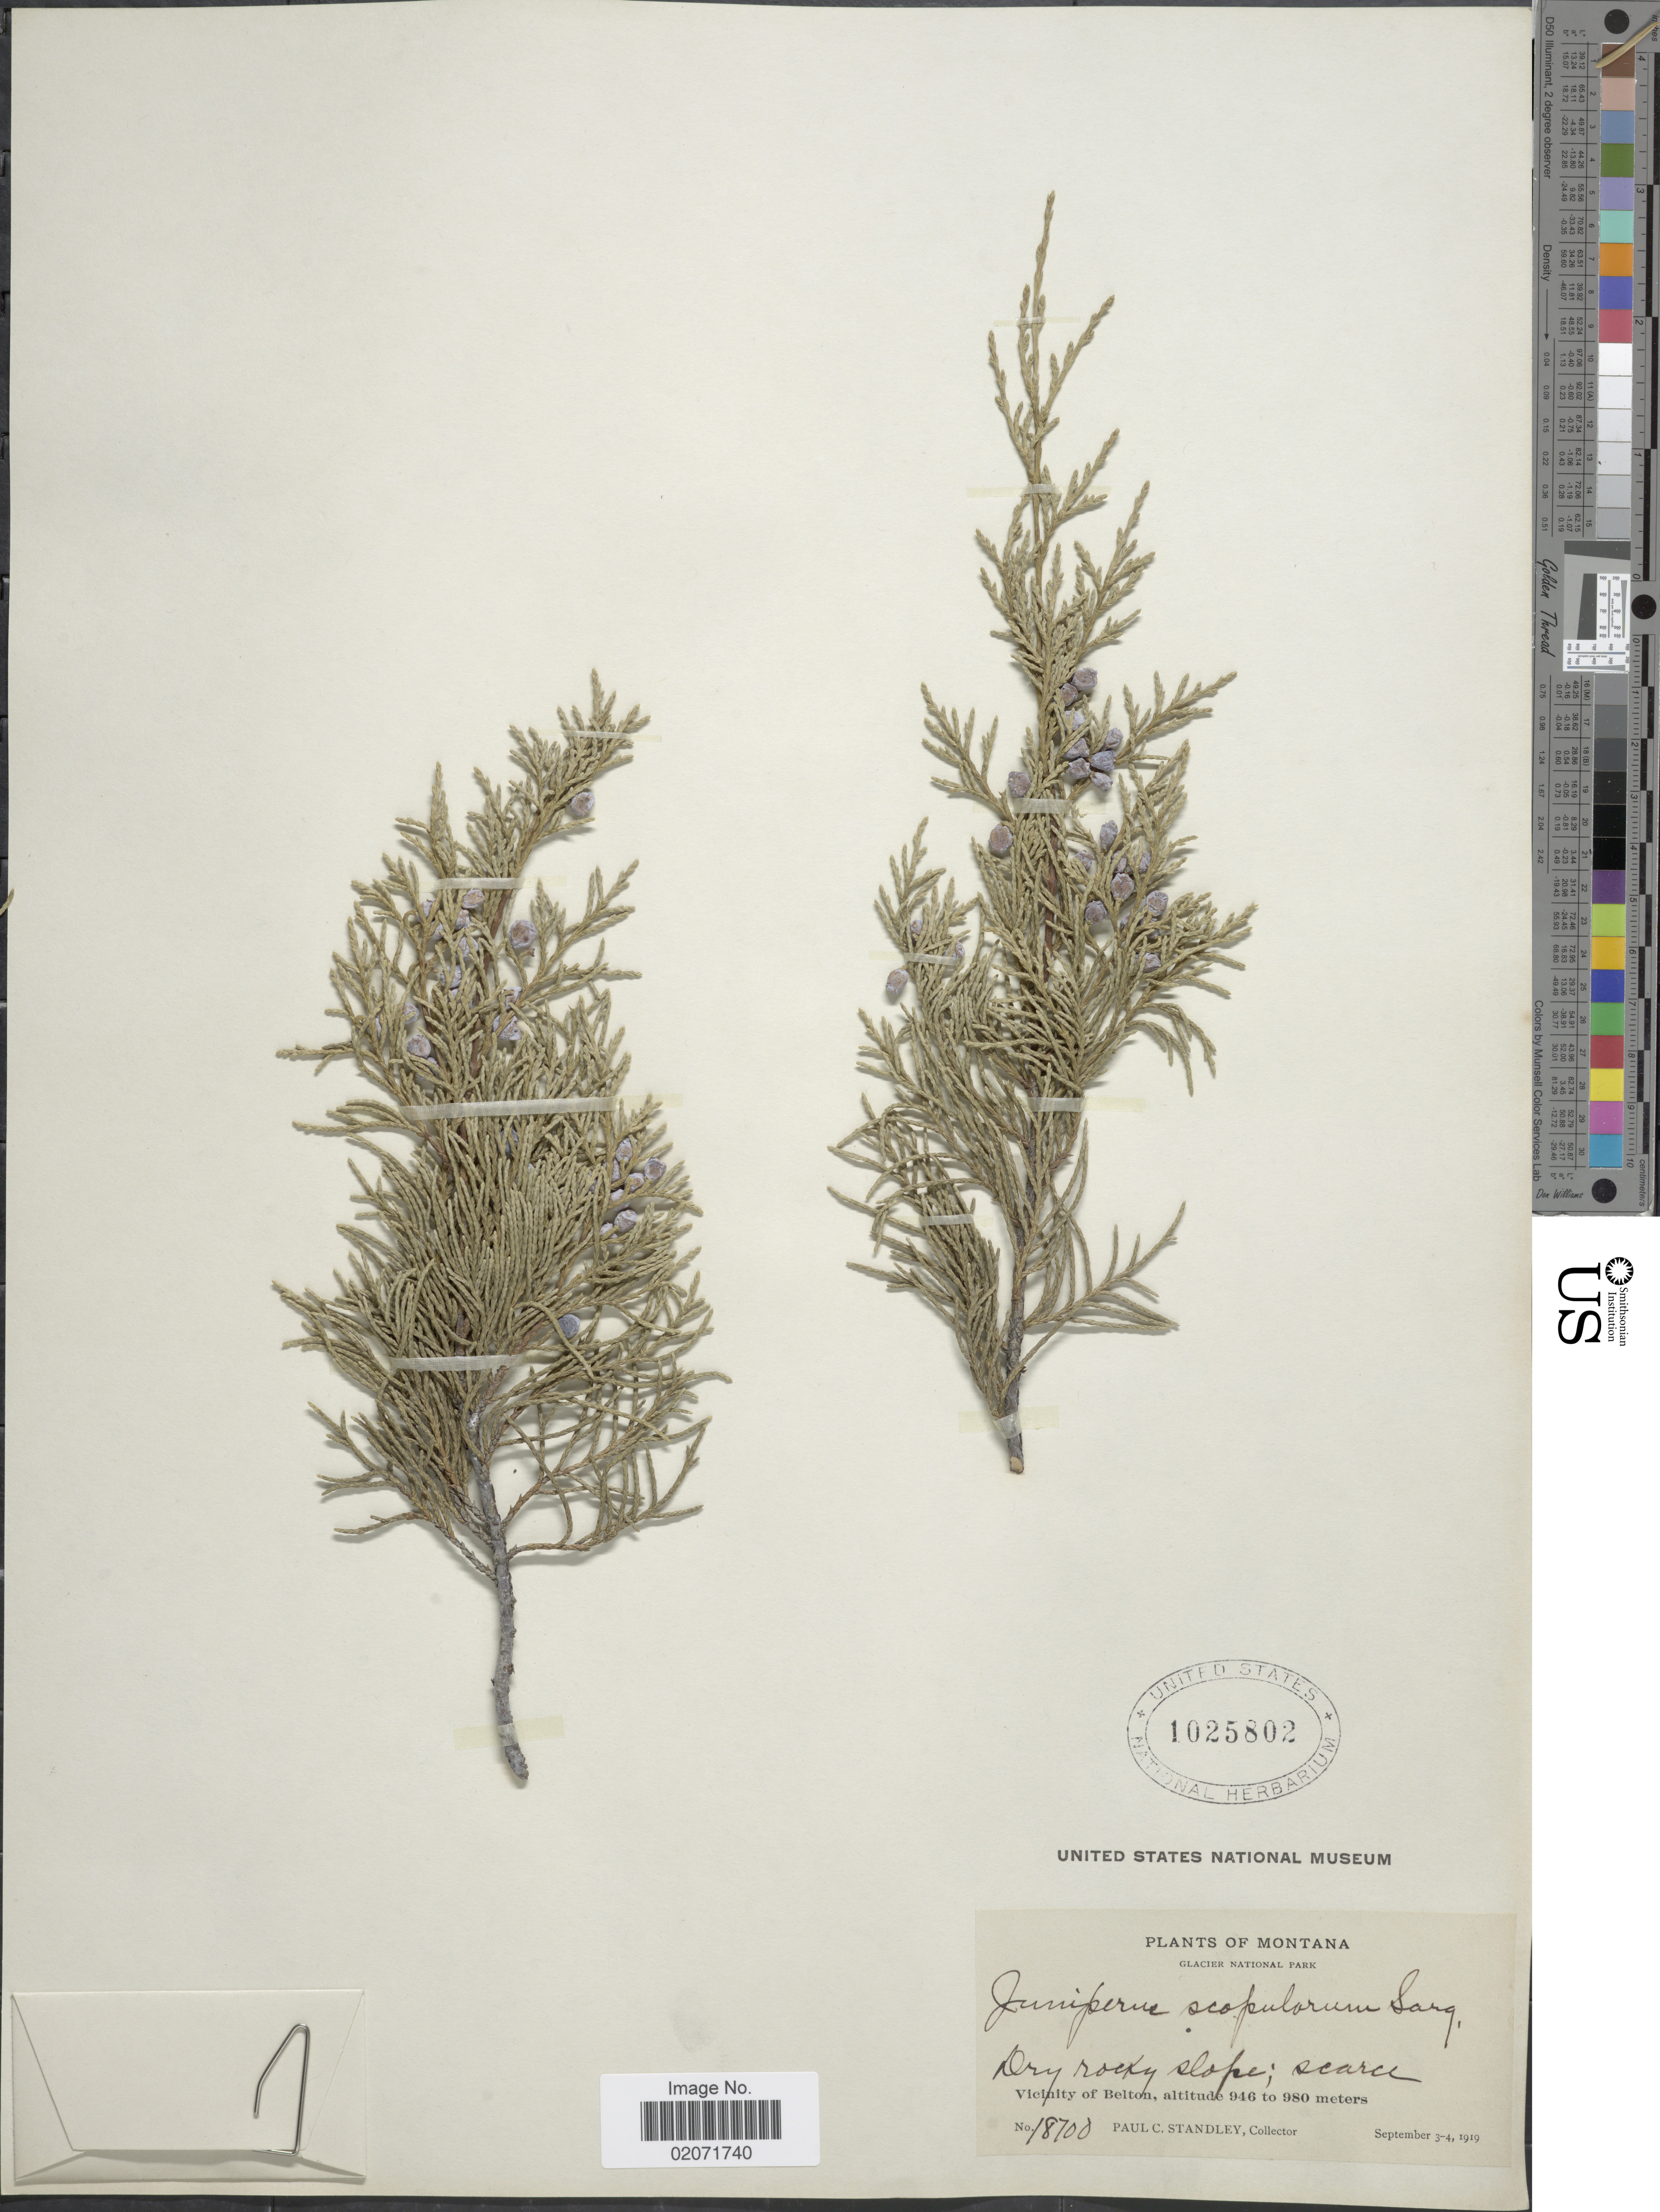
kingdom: Plantae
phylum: Tracheophyta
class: Pinopsida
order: Pinales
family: Cupressaceae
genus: Juniperus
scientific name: Juniperus scopulorum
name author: Sarg.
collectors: P. C. Standley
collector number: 18700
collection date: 1919-09-03/1919-09-04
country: United States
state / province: Montana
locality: Glacier National Park, Dry rocky slopes; scarce, Vicinity of Belton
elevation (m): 946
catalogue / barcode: US 1025802